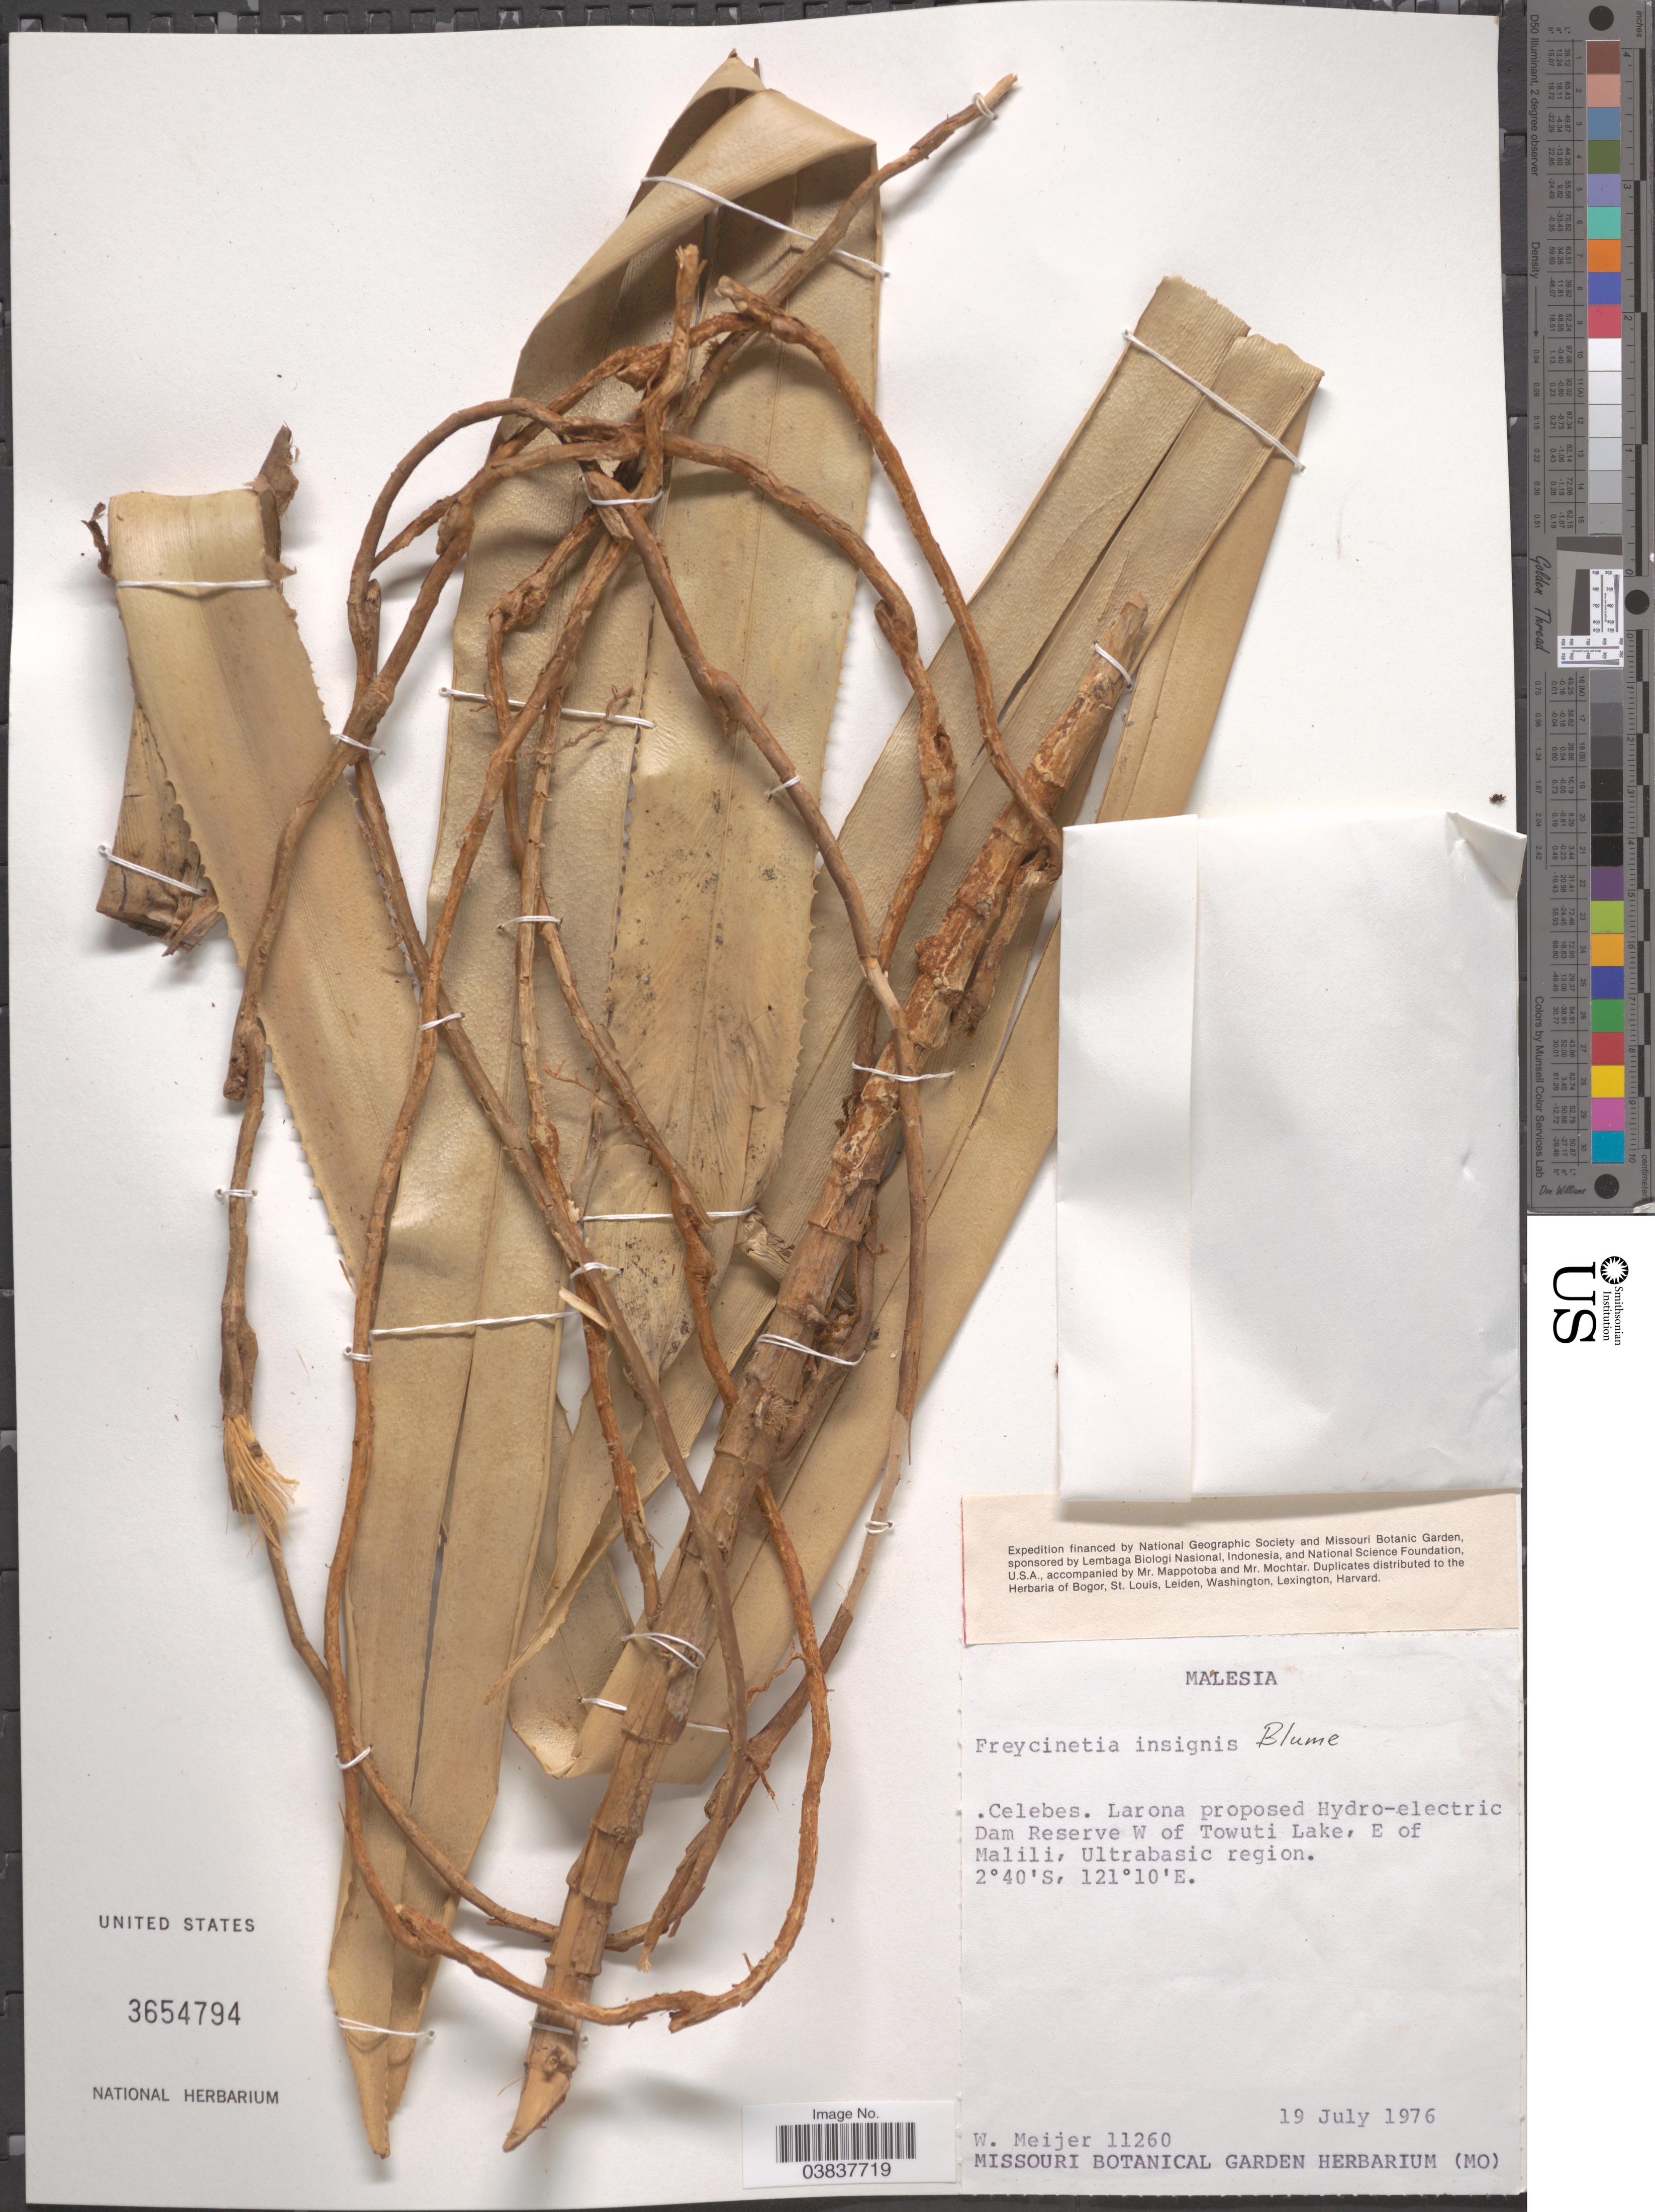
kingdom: Plantae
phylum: Tracheophyta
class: Liliopsida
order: Pandanales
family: Pandanaceae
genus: Freycinetia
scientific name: Freycinetia insignis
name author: Blume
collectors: W. Meijer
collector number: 11260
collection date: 1976-07-19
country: Malaysia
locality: Celebes. Larona proposed Hydro-electric Dam Reserve W of Towuti Lake, E of Malili, Ultrabasic region.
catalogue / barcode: US 3654794